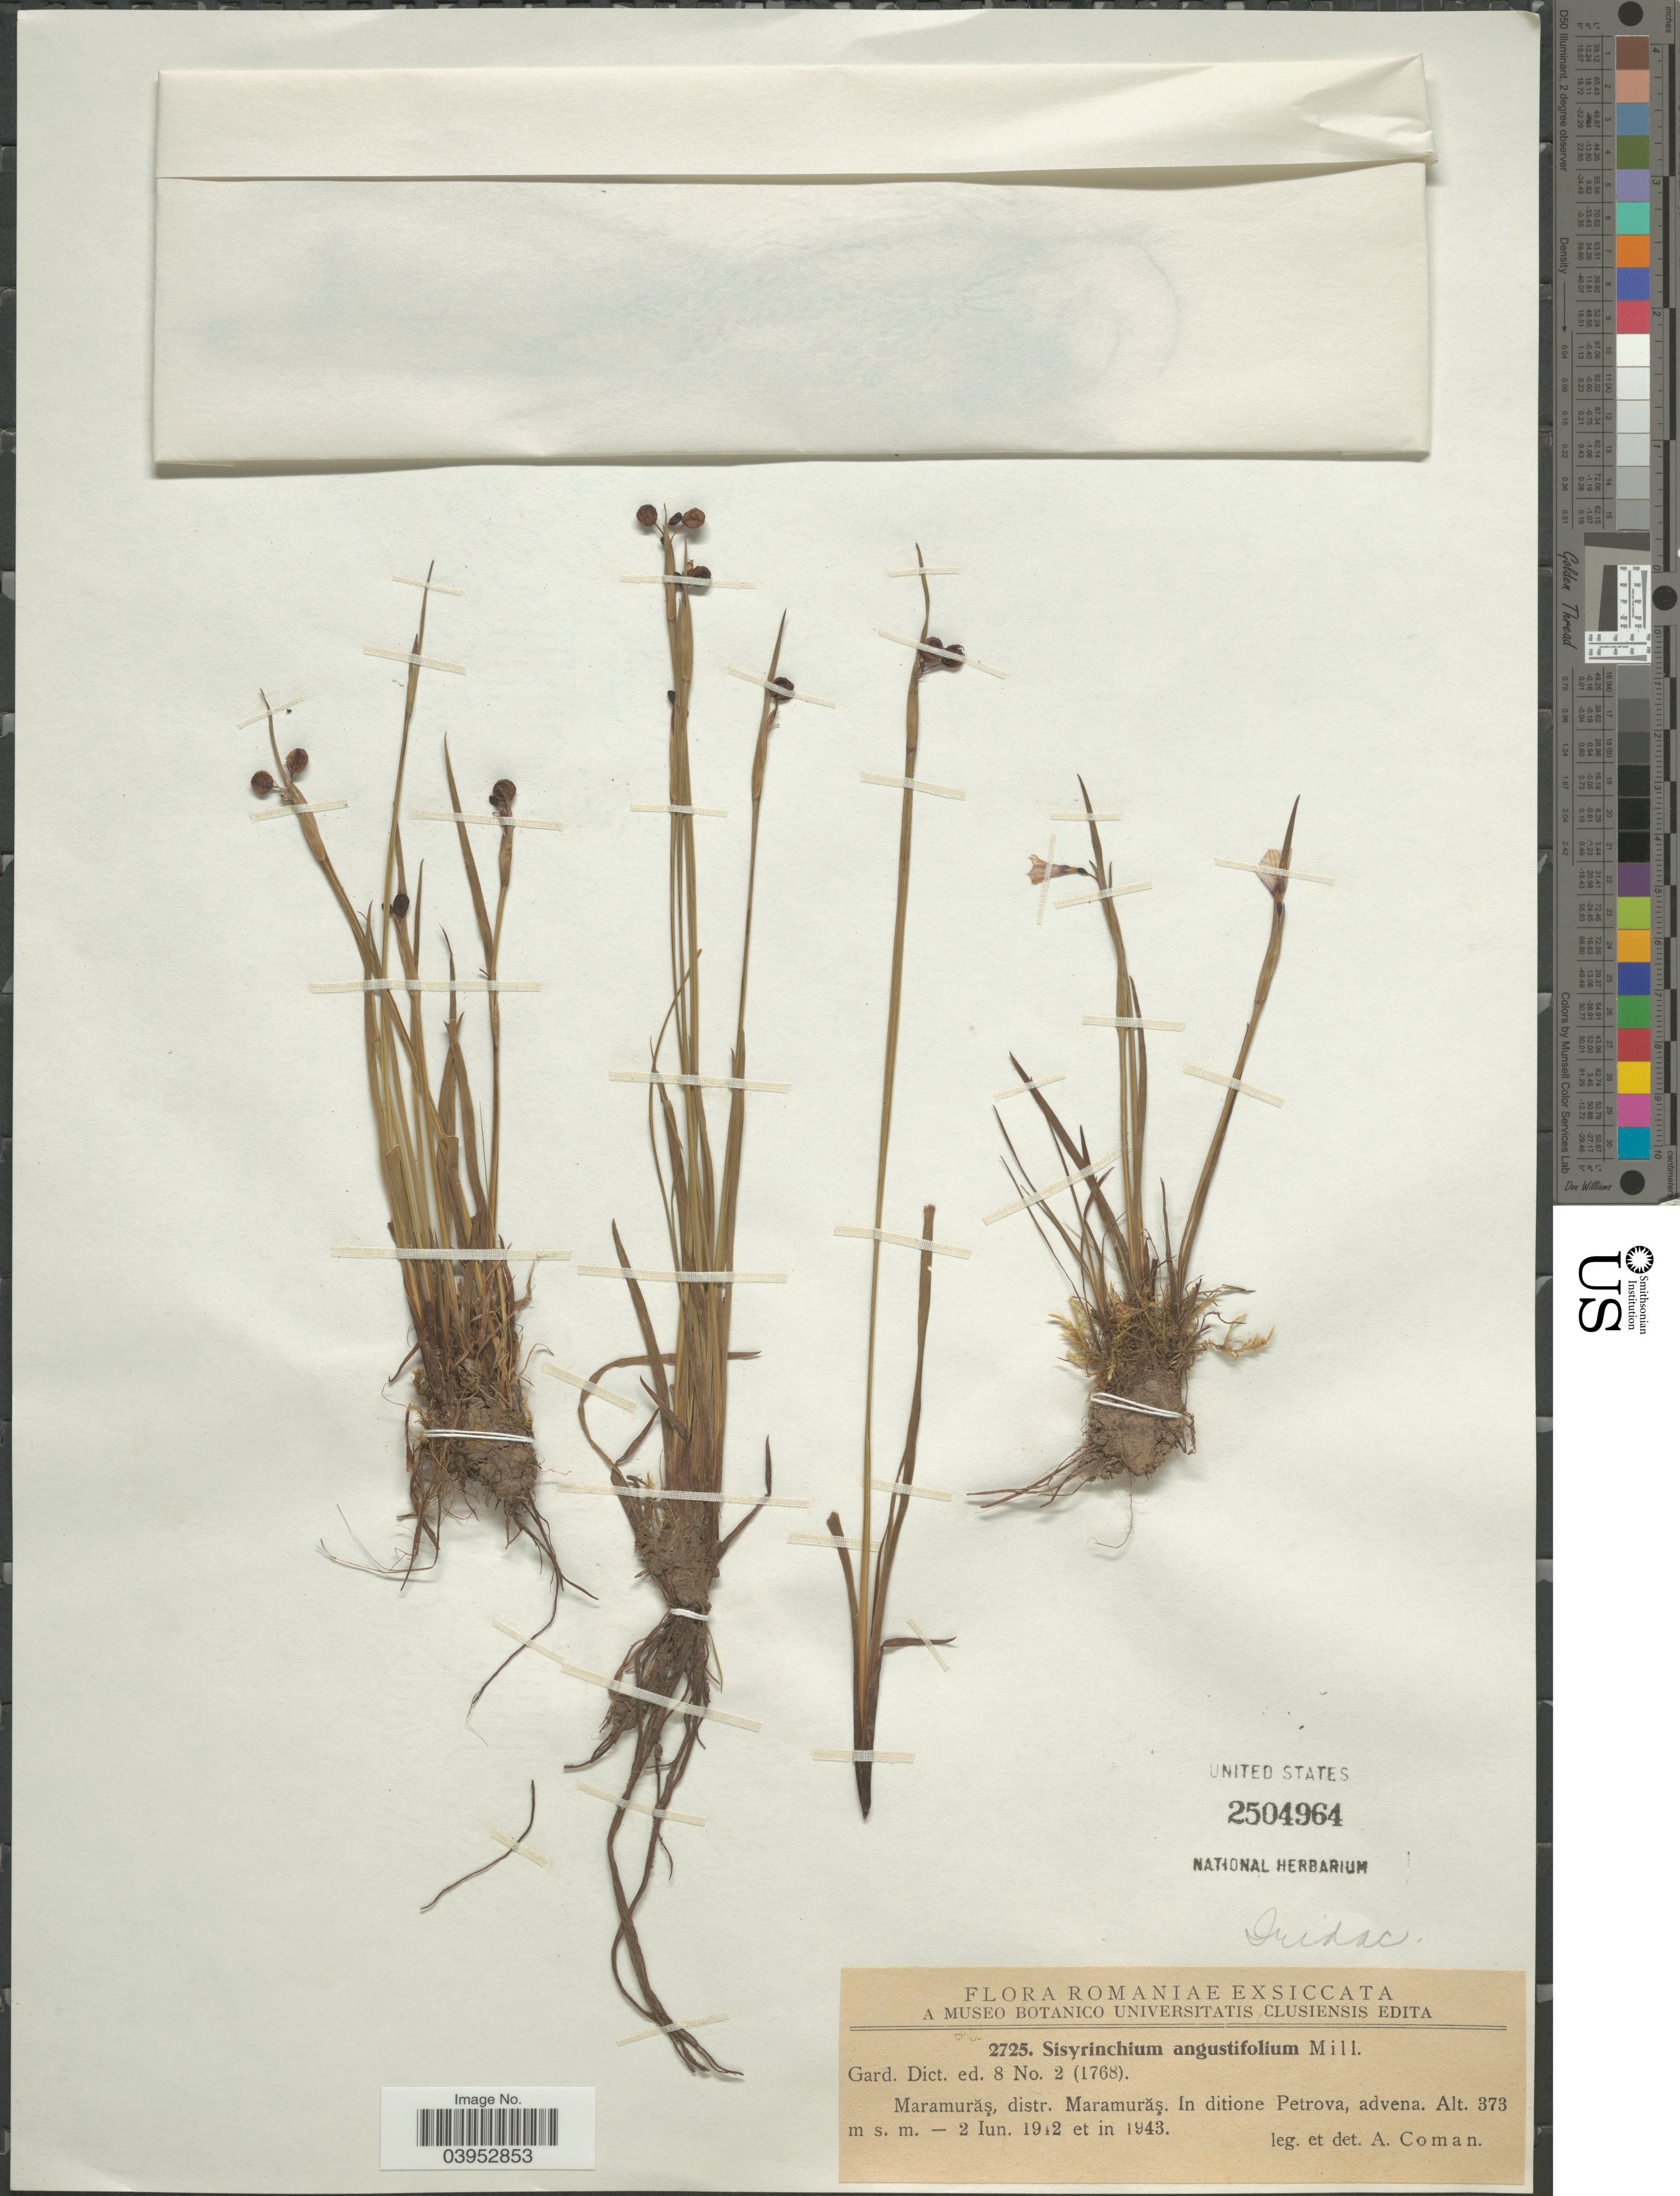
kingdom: Plantae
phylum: Tracheophyta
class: Liliopsida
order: Asparagales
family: Iridaceae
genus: Sisyrinchium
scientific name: Sisyrinchium angustifolium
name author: Mill.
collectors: A. Coman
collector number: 2725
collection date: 1942-06-02/1943-06-02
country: Romania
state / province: Maramures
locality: Maramurăş, distr. Maramurăş. In ditione Petrova, advena.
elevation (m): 373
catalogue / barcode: US 2504964